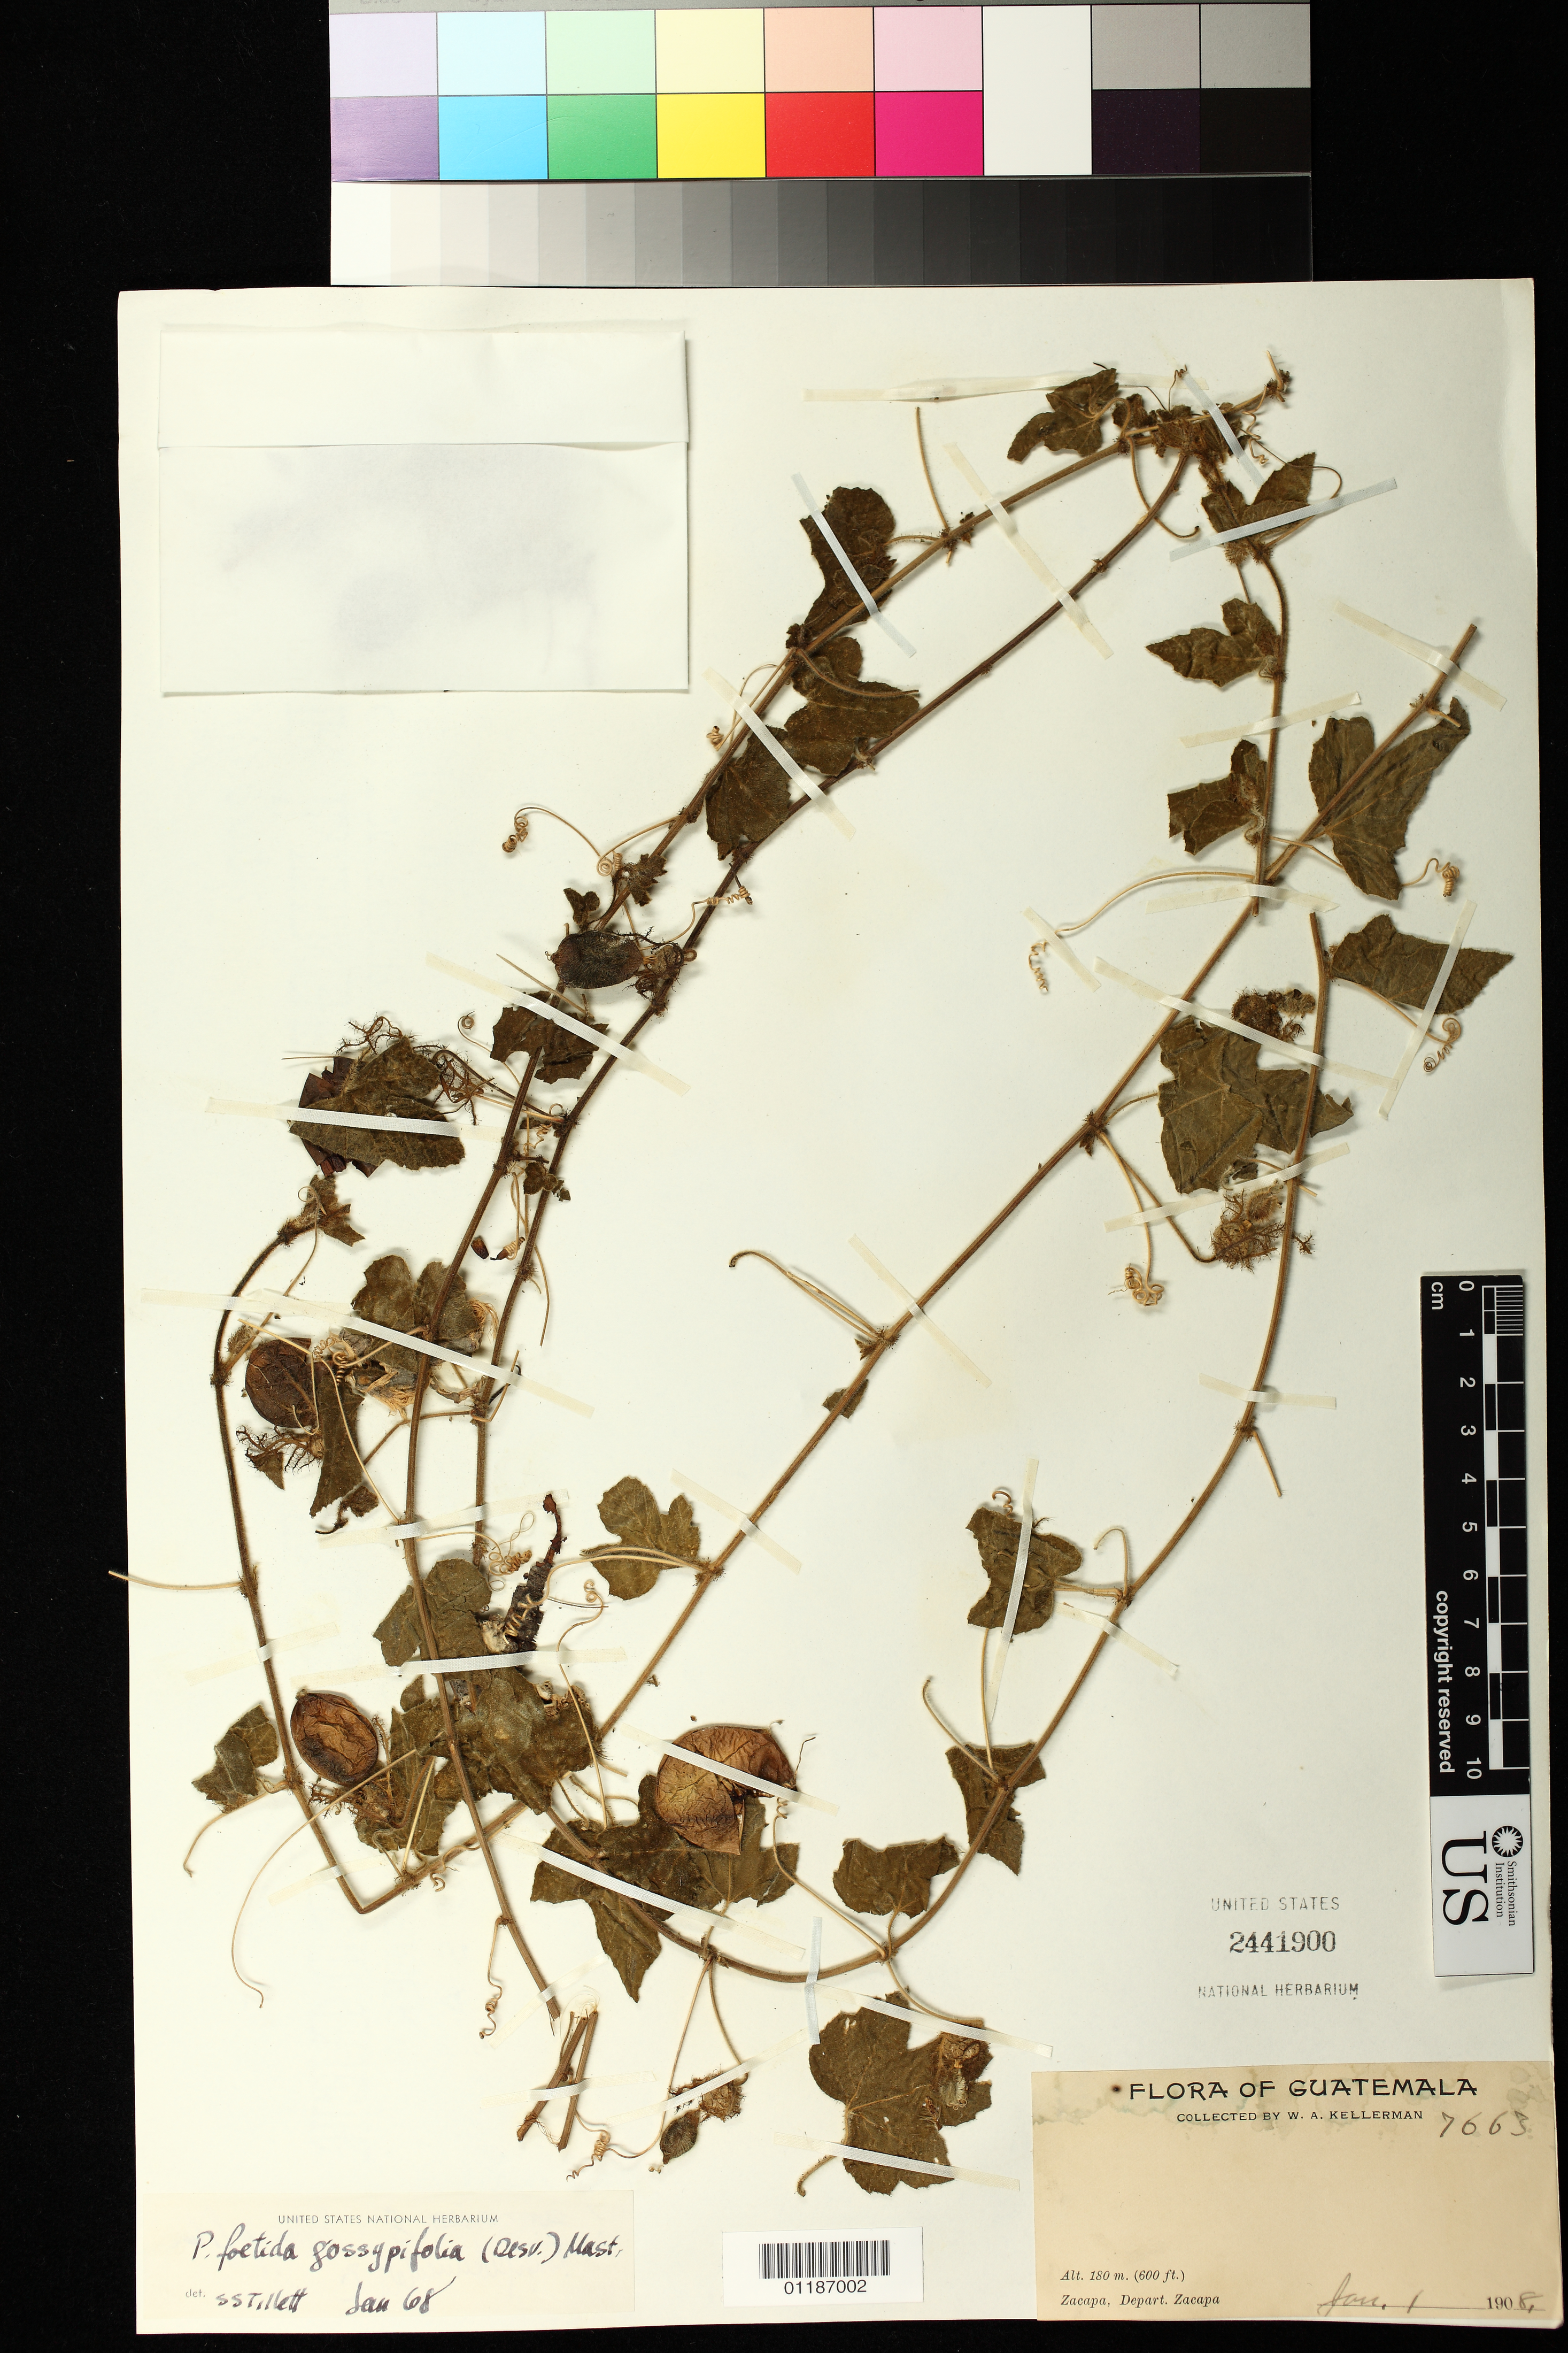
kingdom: Plantae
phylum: Tracheophyta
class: Magnoliopsida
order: Malpighiales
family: Passifloraceae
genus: Passiflora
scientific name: Passiflora foetida var. gossypiifolia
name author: (Desv.) Mast.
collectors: W. A. Kellerman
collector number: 7663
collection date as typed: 01 Jan 1908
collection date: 1908-01-01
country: Guatemala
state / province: Zacapa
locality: Zacapa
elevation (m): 180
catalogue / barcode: US 2441900